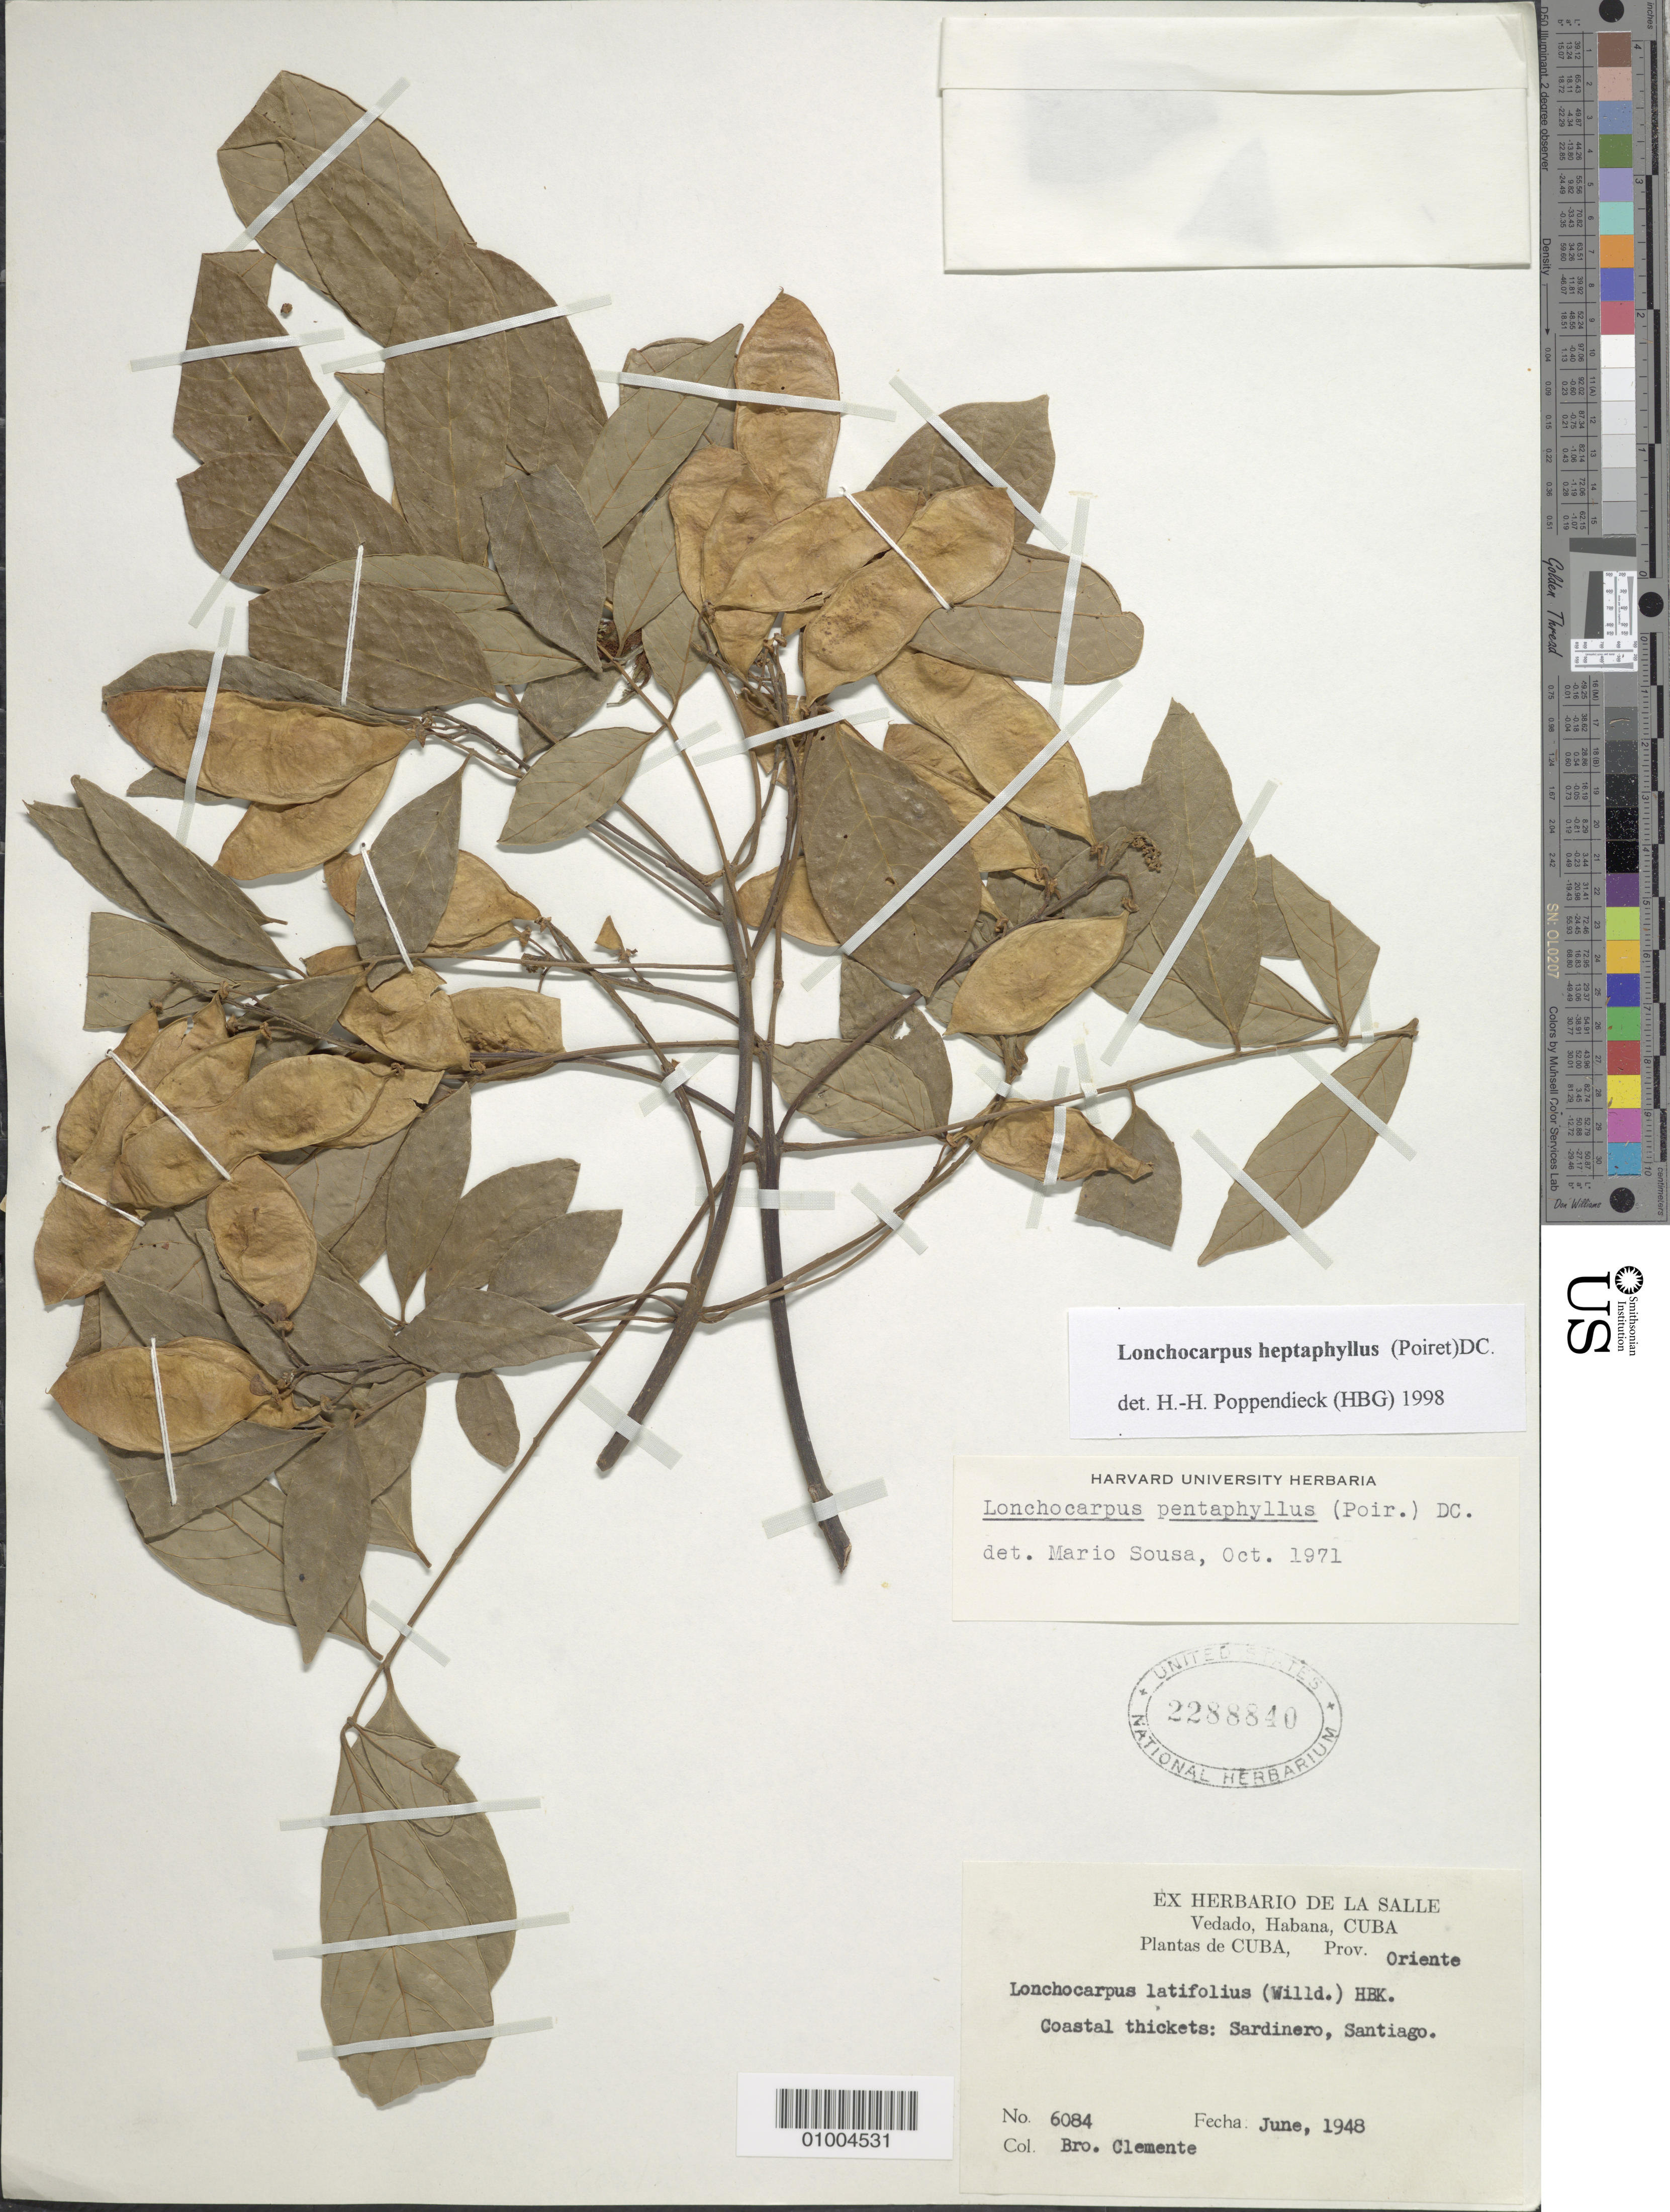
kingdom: Plantae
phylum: Tracheophyta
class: Magnoliopsida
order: Fabales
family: Fabaceae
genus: Lonchocarpus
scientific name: Lonchocarpus heptaphyllus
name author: (Poir.) DC.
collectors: B. Clement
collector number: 6084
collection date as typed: Jun 1948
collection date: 1948-06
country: Cuba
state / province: Santiago de Cuba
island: Cuba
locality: Coastal thickets; Sardinero, Santiago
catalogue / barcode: US 2288840